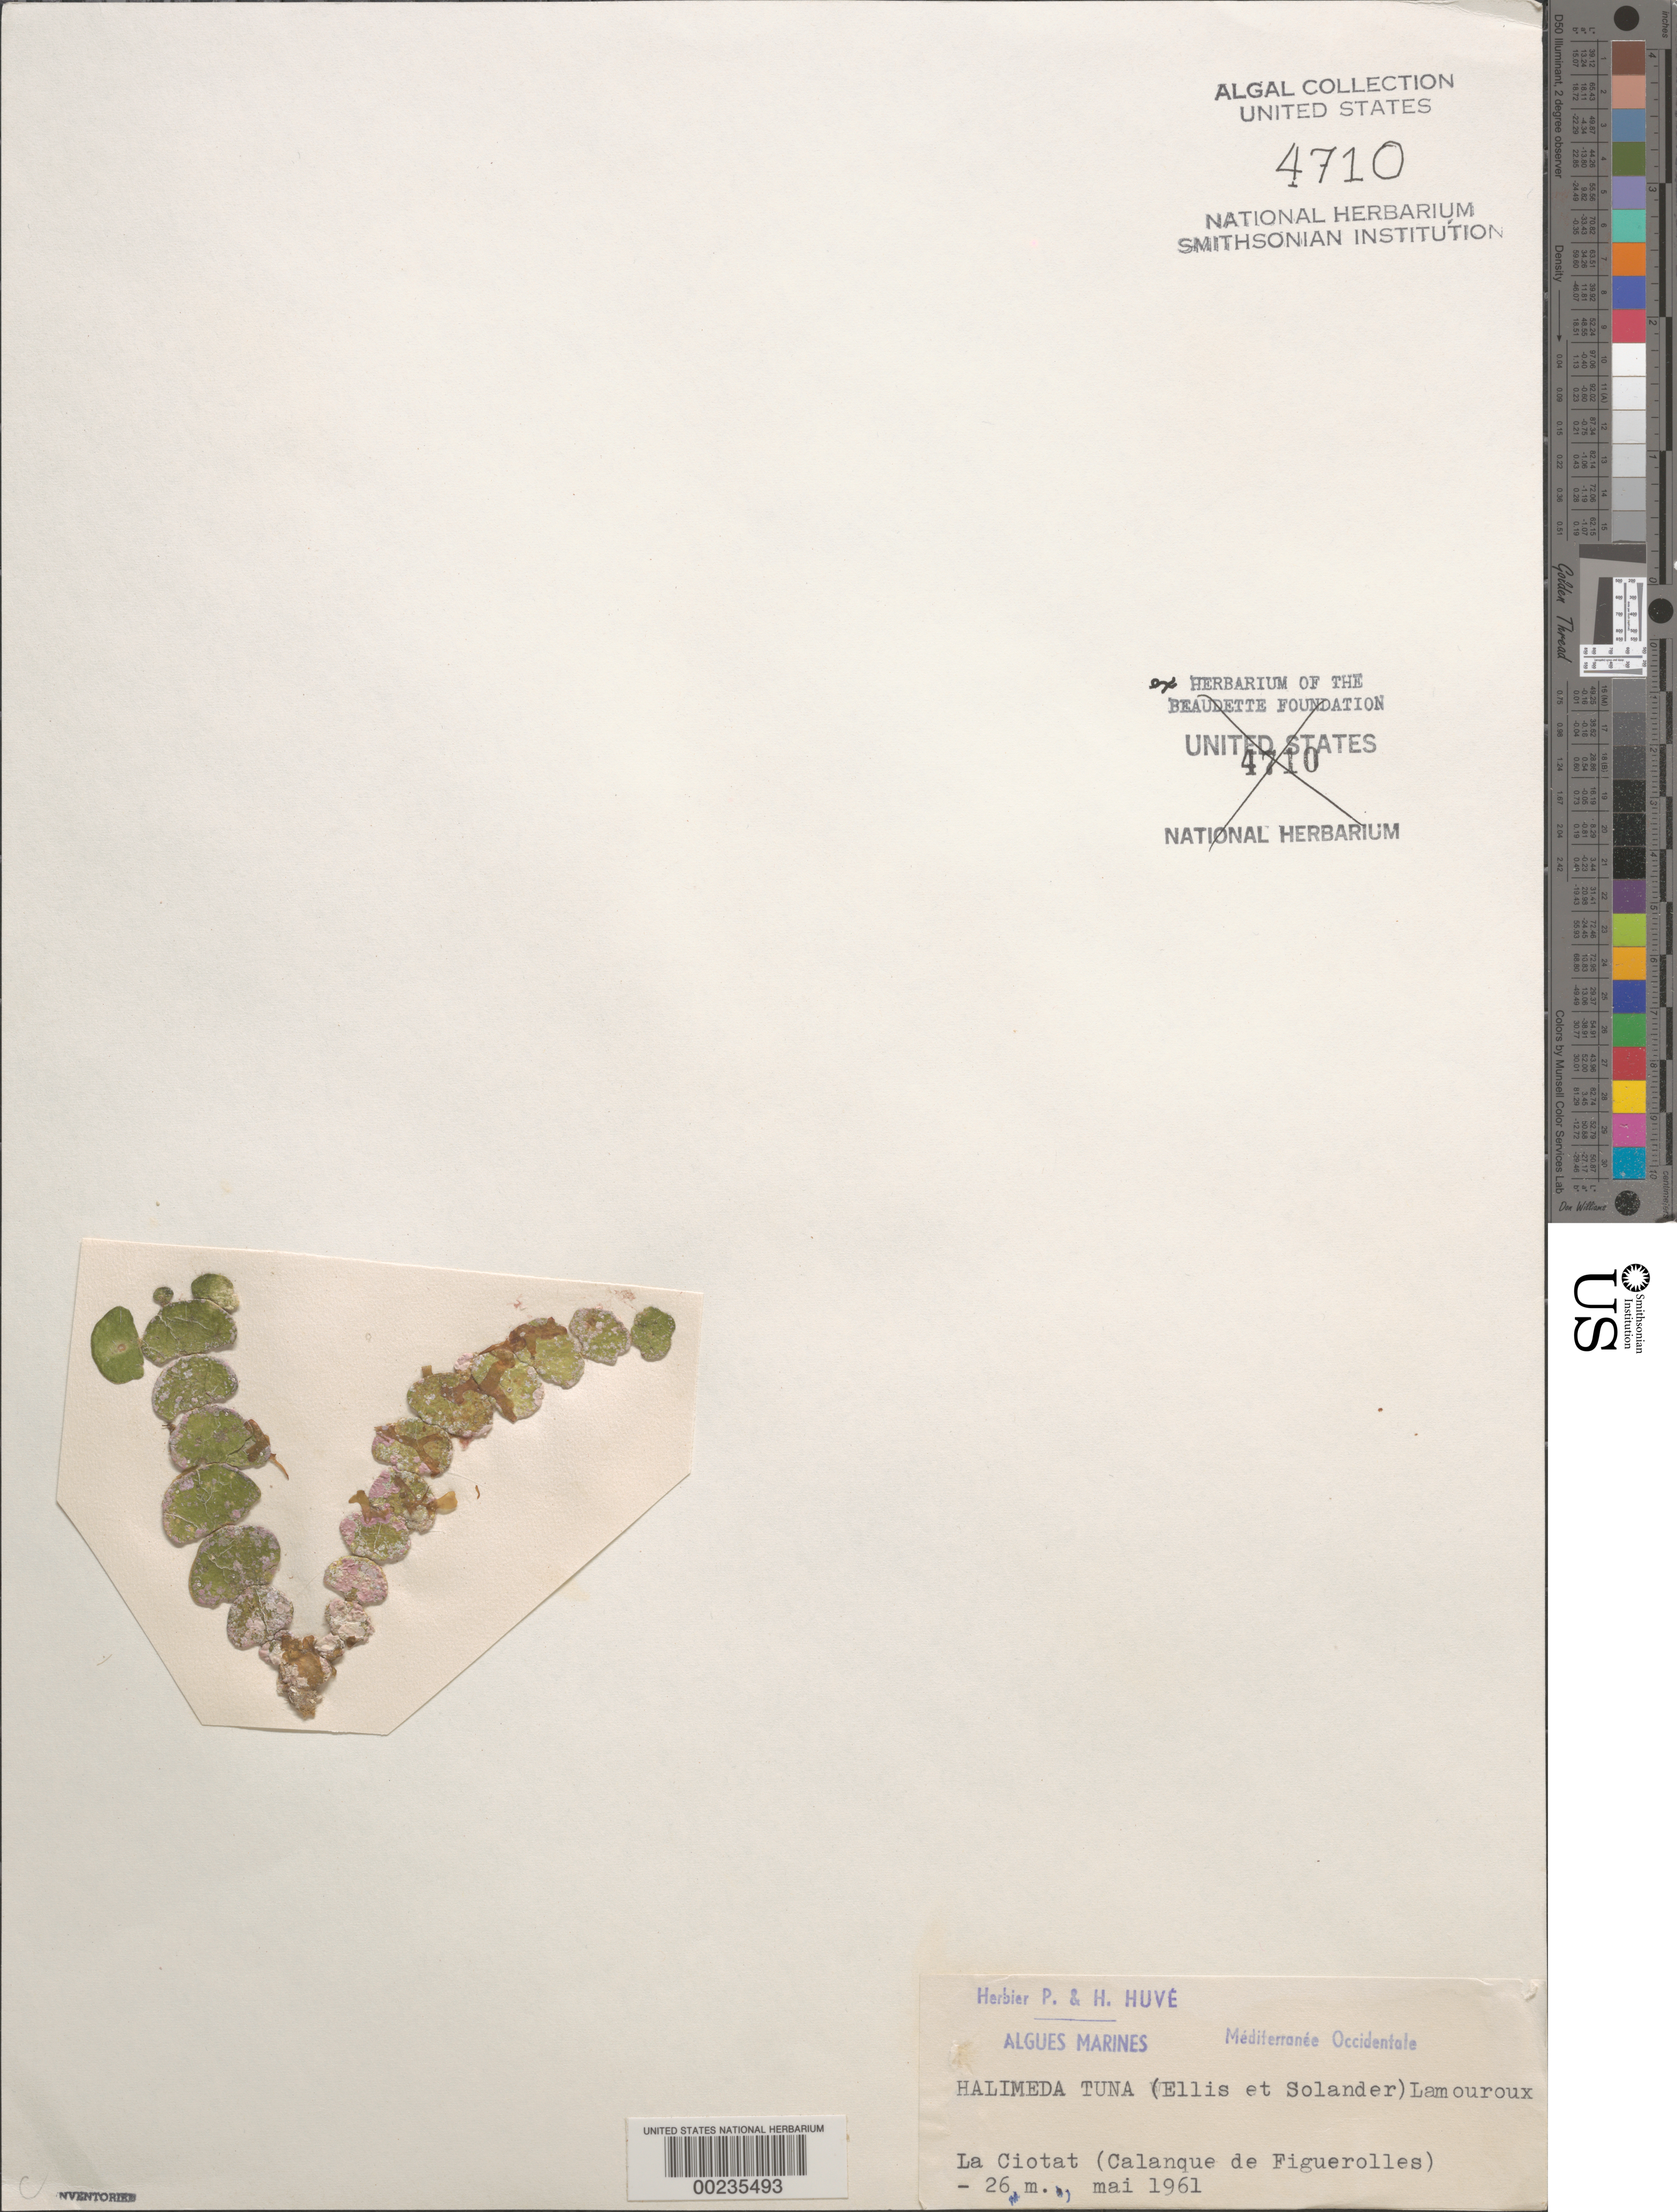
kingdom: Plantae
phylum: Chlorophyta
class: Ulvophyceae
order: Bryopsidales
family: Halimedaceae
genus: Halimeda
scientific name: Halimeda tuna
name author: (J. Ellis & Sol.) J.V.Lamouroux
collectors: P. Huve & H. Huve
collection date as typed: May 1961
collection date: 1961-05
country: France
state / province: Provence-Alpes-Côte d'Azur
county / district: Bouches-du-Rhône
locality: La Ciotat, Calanque de Figuerolles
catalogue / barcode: US 4710